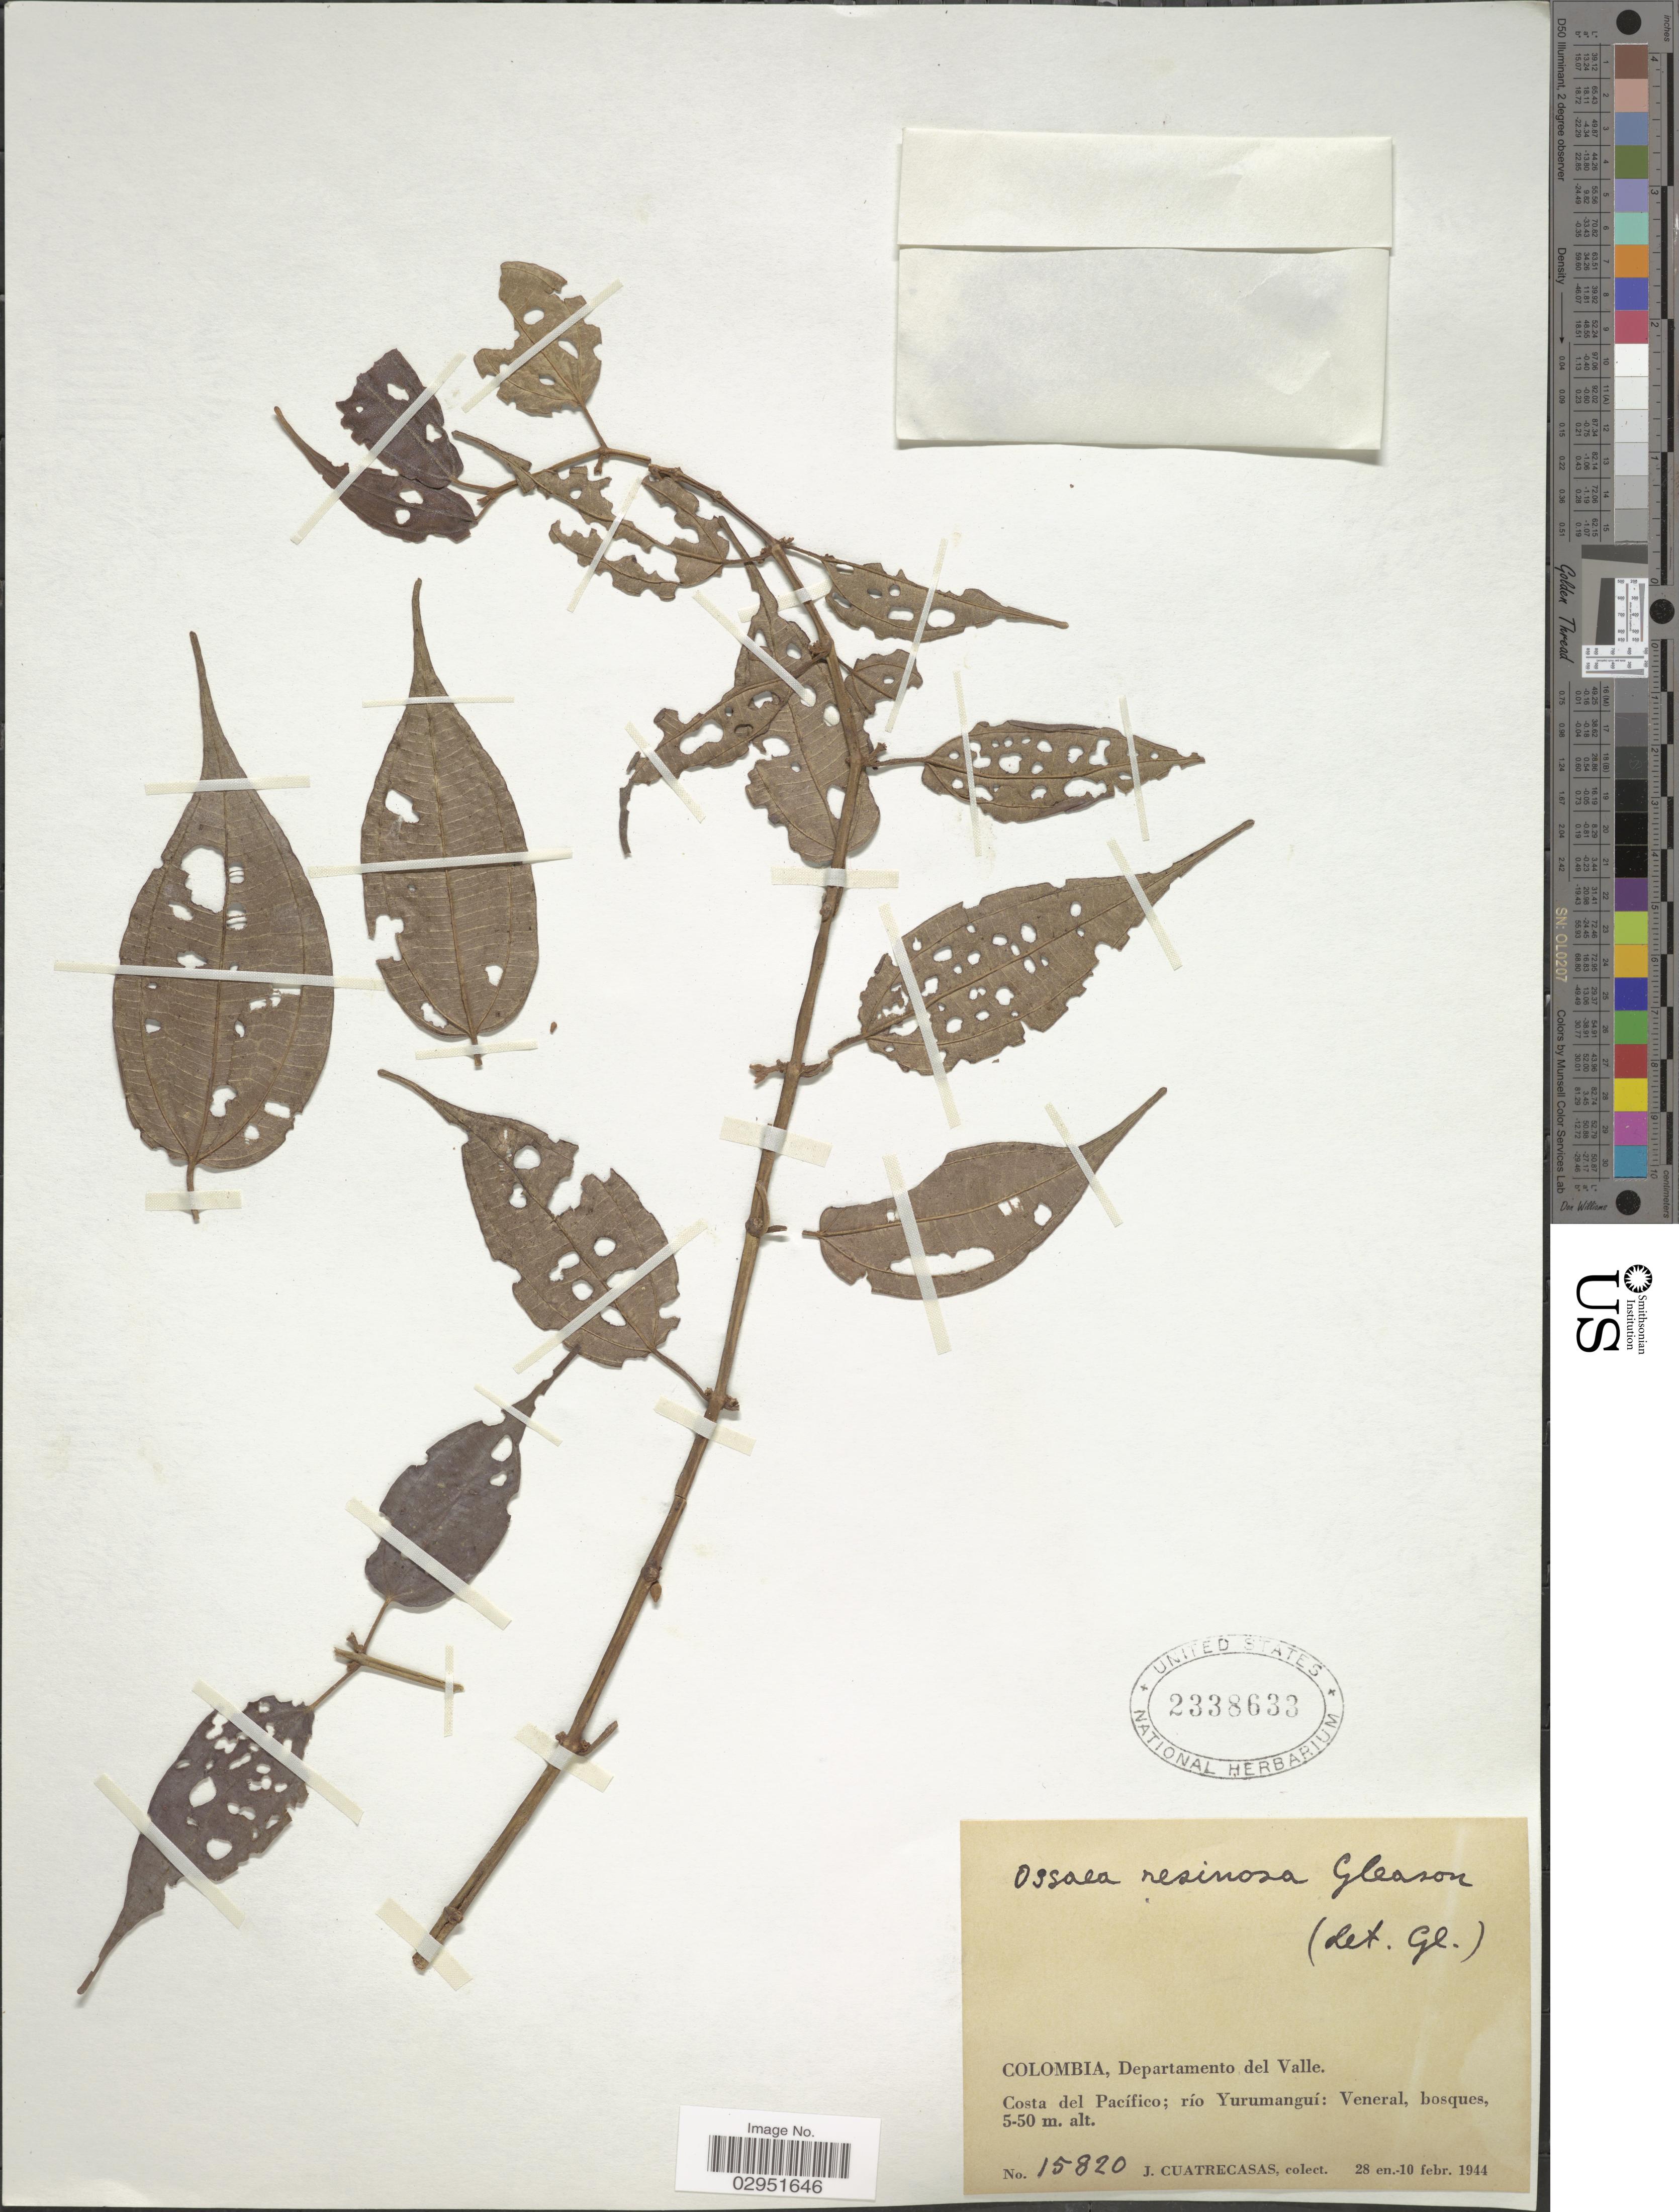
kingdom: Plantae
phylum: Tracheophyta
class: Magnoliopsida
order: Myrtales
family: Melastomataceae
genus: Ossaea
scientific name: Ossaea resinosa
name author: Gleason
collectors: J. Cuatrecasas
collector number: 15820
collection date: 1944-01-28/1944-02-10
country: Colombia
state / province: Valle del Cauca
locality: Departamento del Valle. Costa del Pacífico; río Yurumanguí.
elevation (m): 5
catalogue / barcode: US 2338633